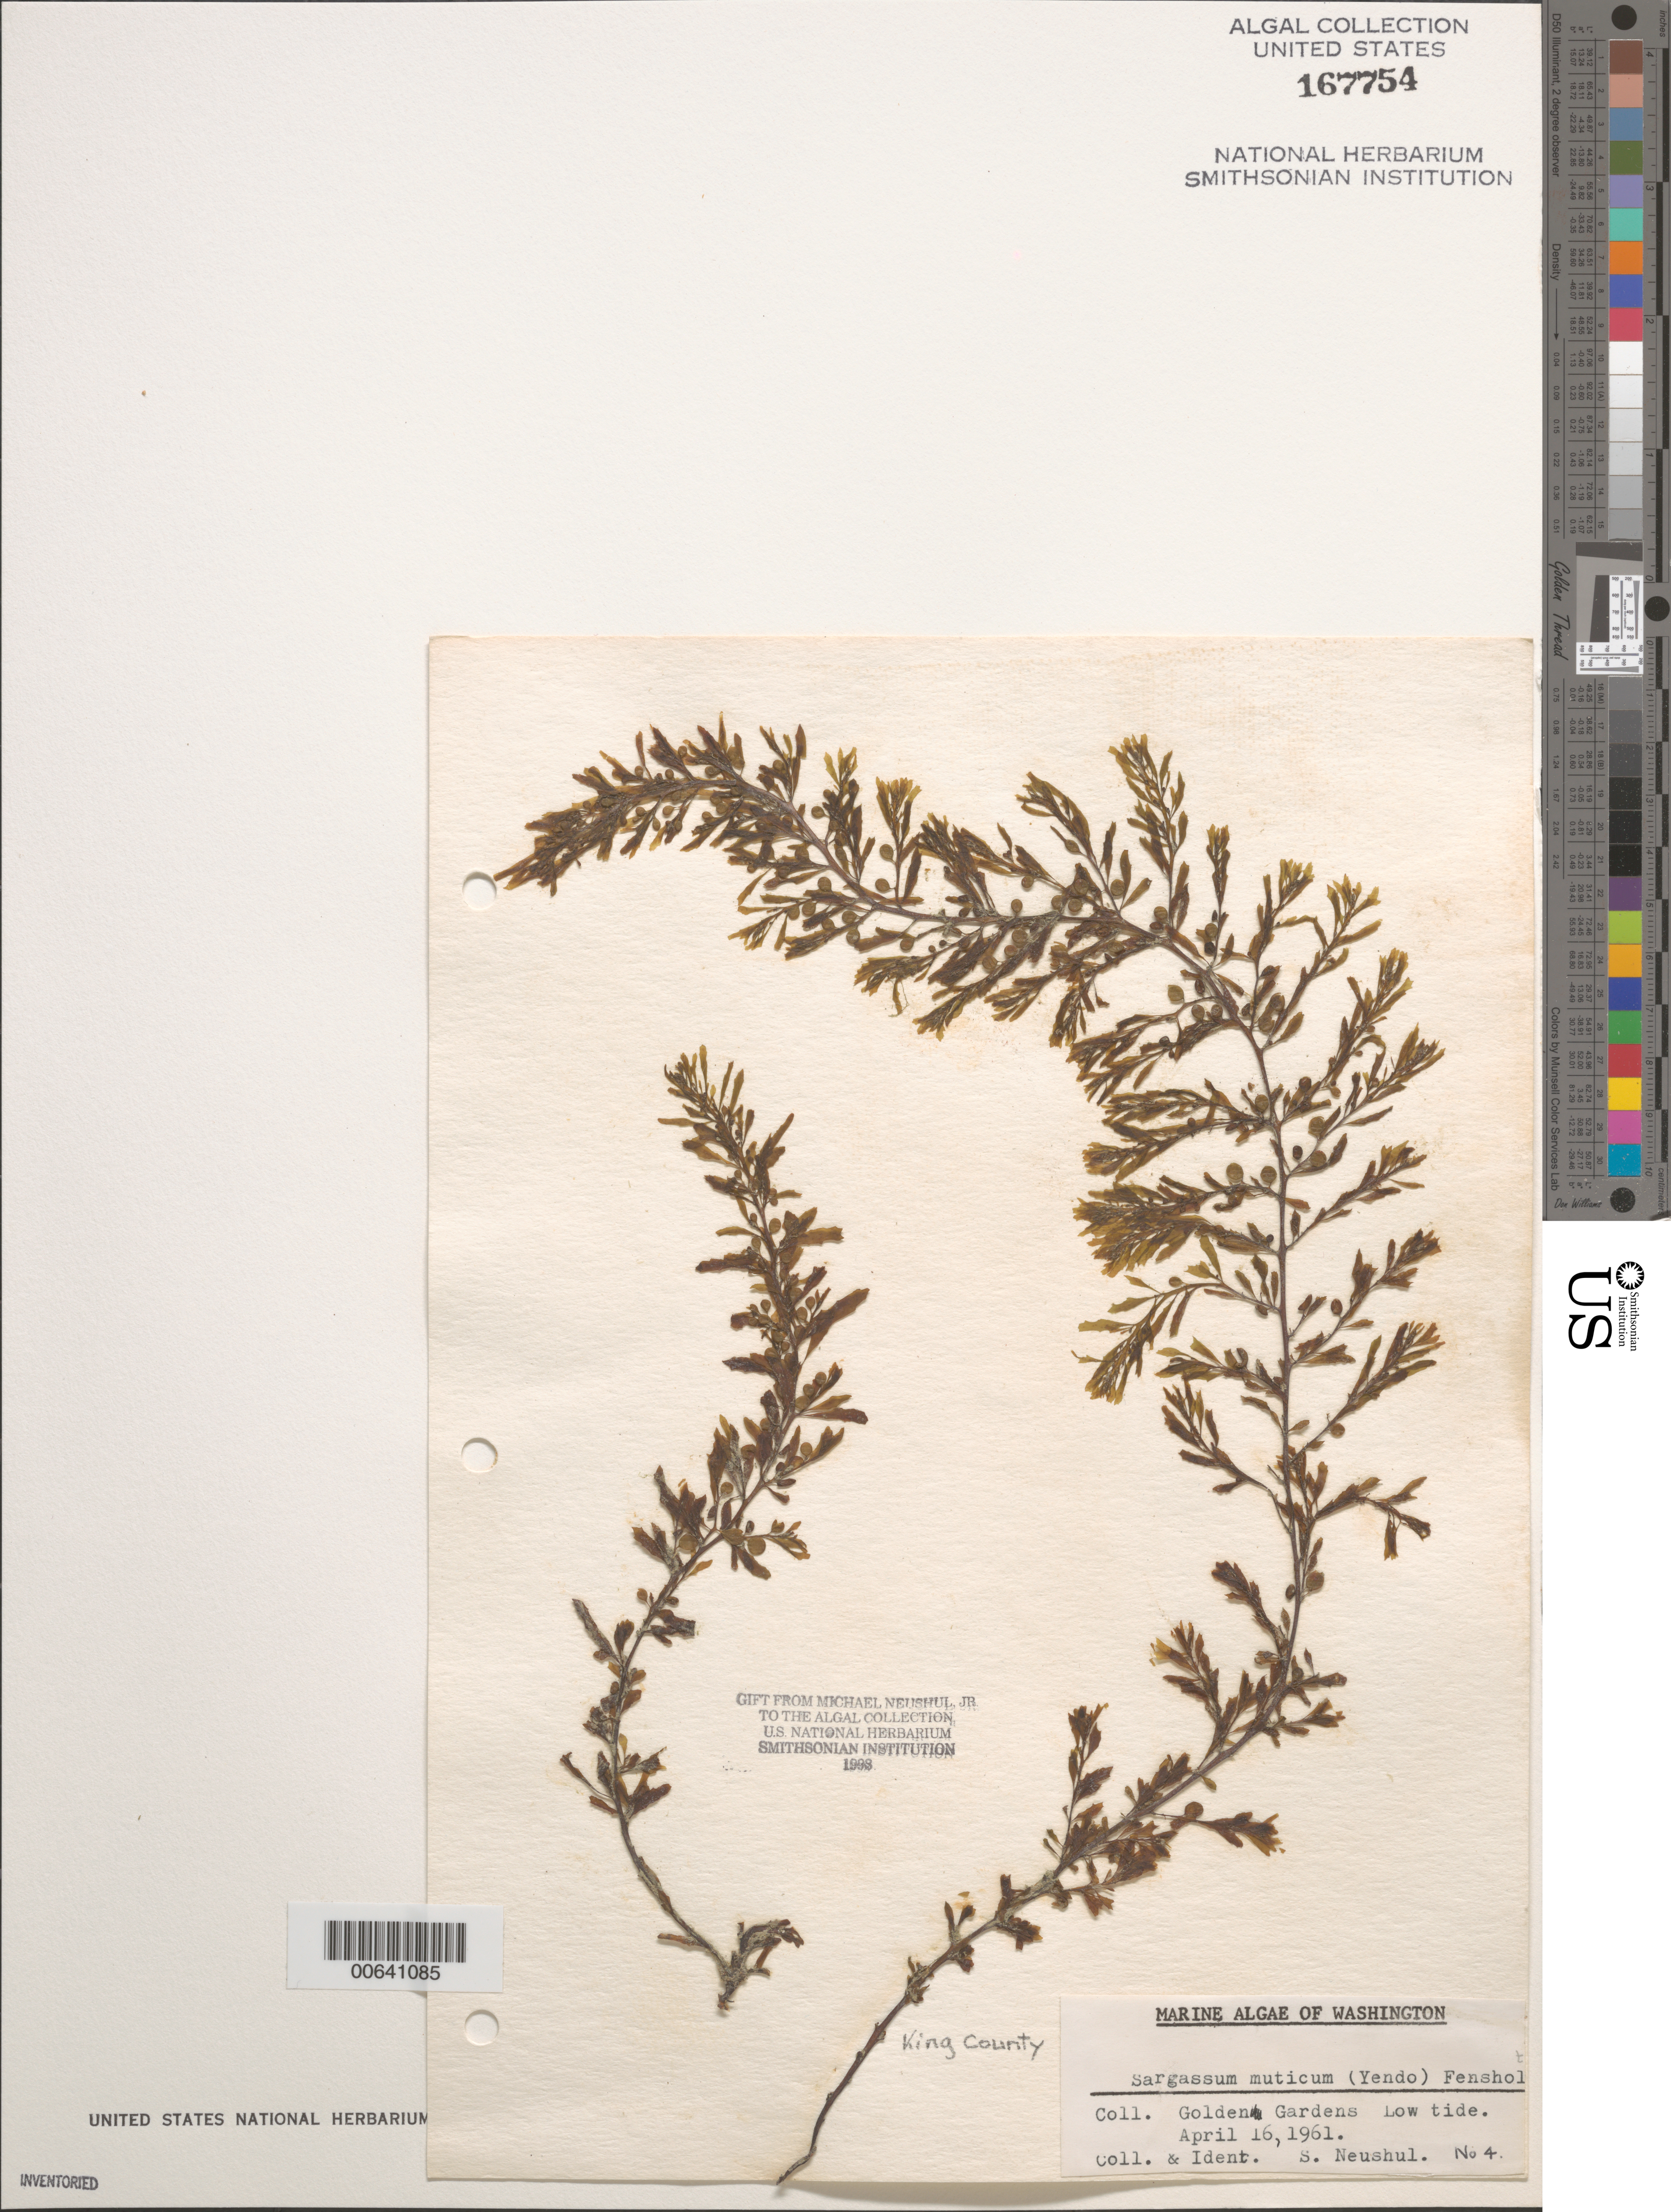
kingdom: Chromista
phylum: Ochrophyta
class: Phaeophyceae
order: Fucales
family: Sargassaceae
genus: Sargassum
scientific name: Sargassum muticum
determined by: Neushul, S.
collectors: S. Neushul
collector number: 4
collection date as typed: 16 Apr 1961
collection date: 1961-04-16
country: United States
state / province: Washington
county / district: King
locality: Golden Gardens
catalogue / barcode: US 167754